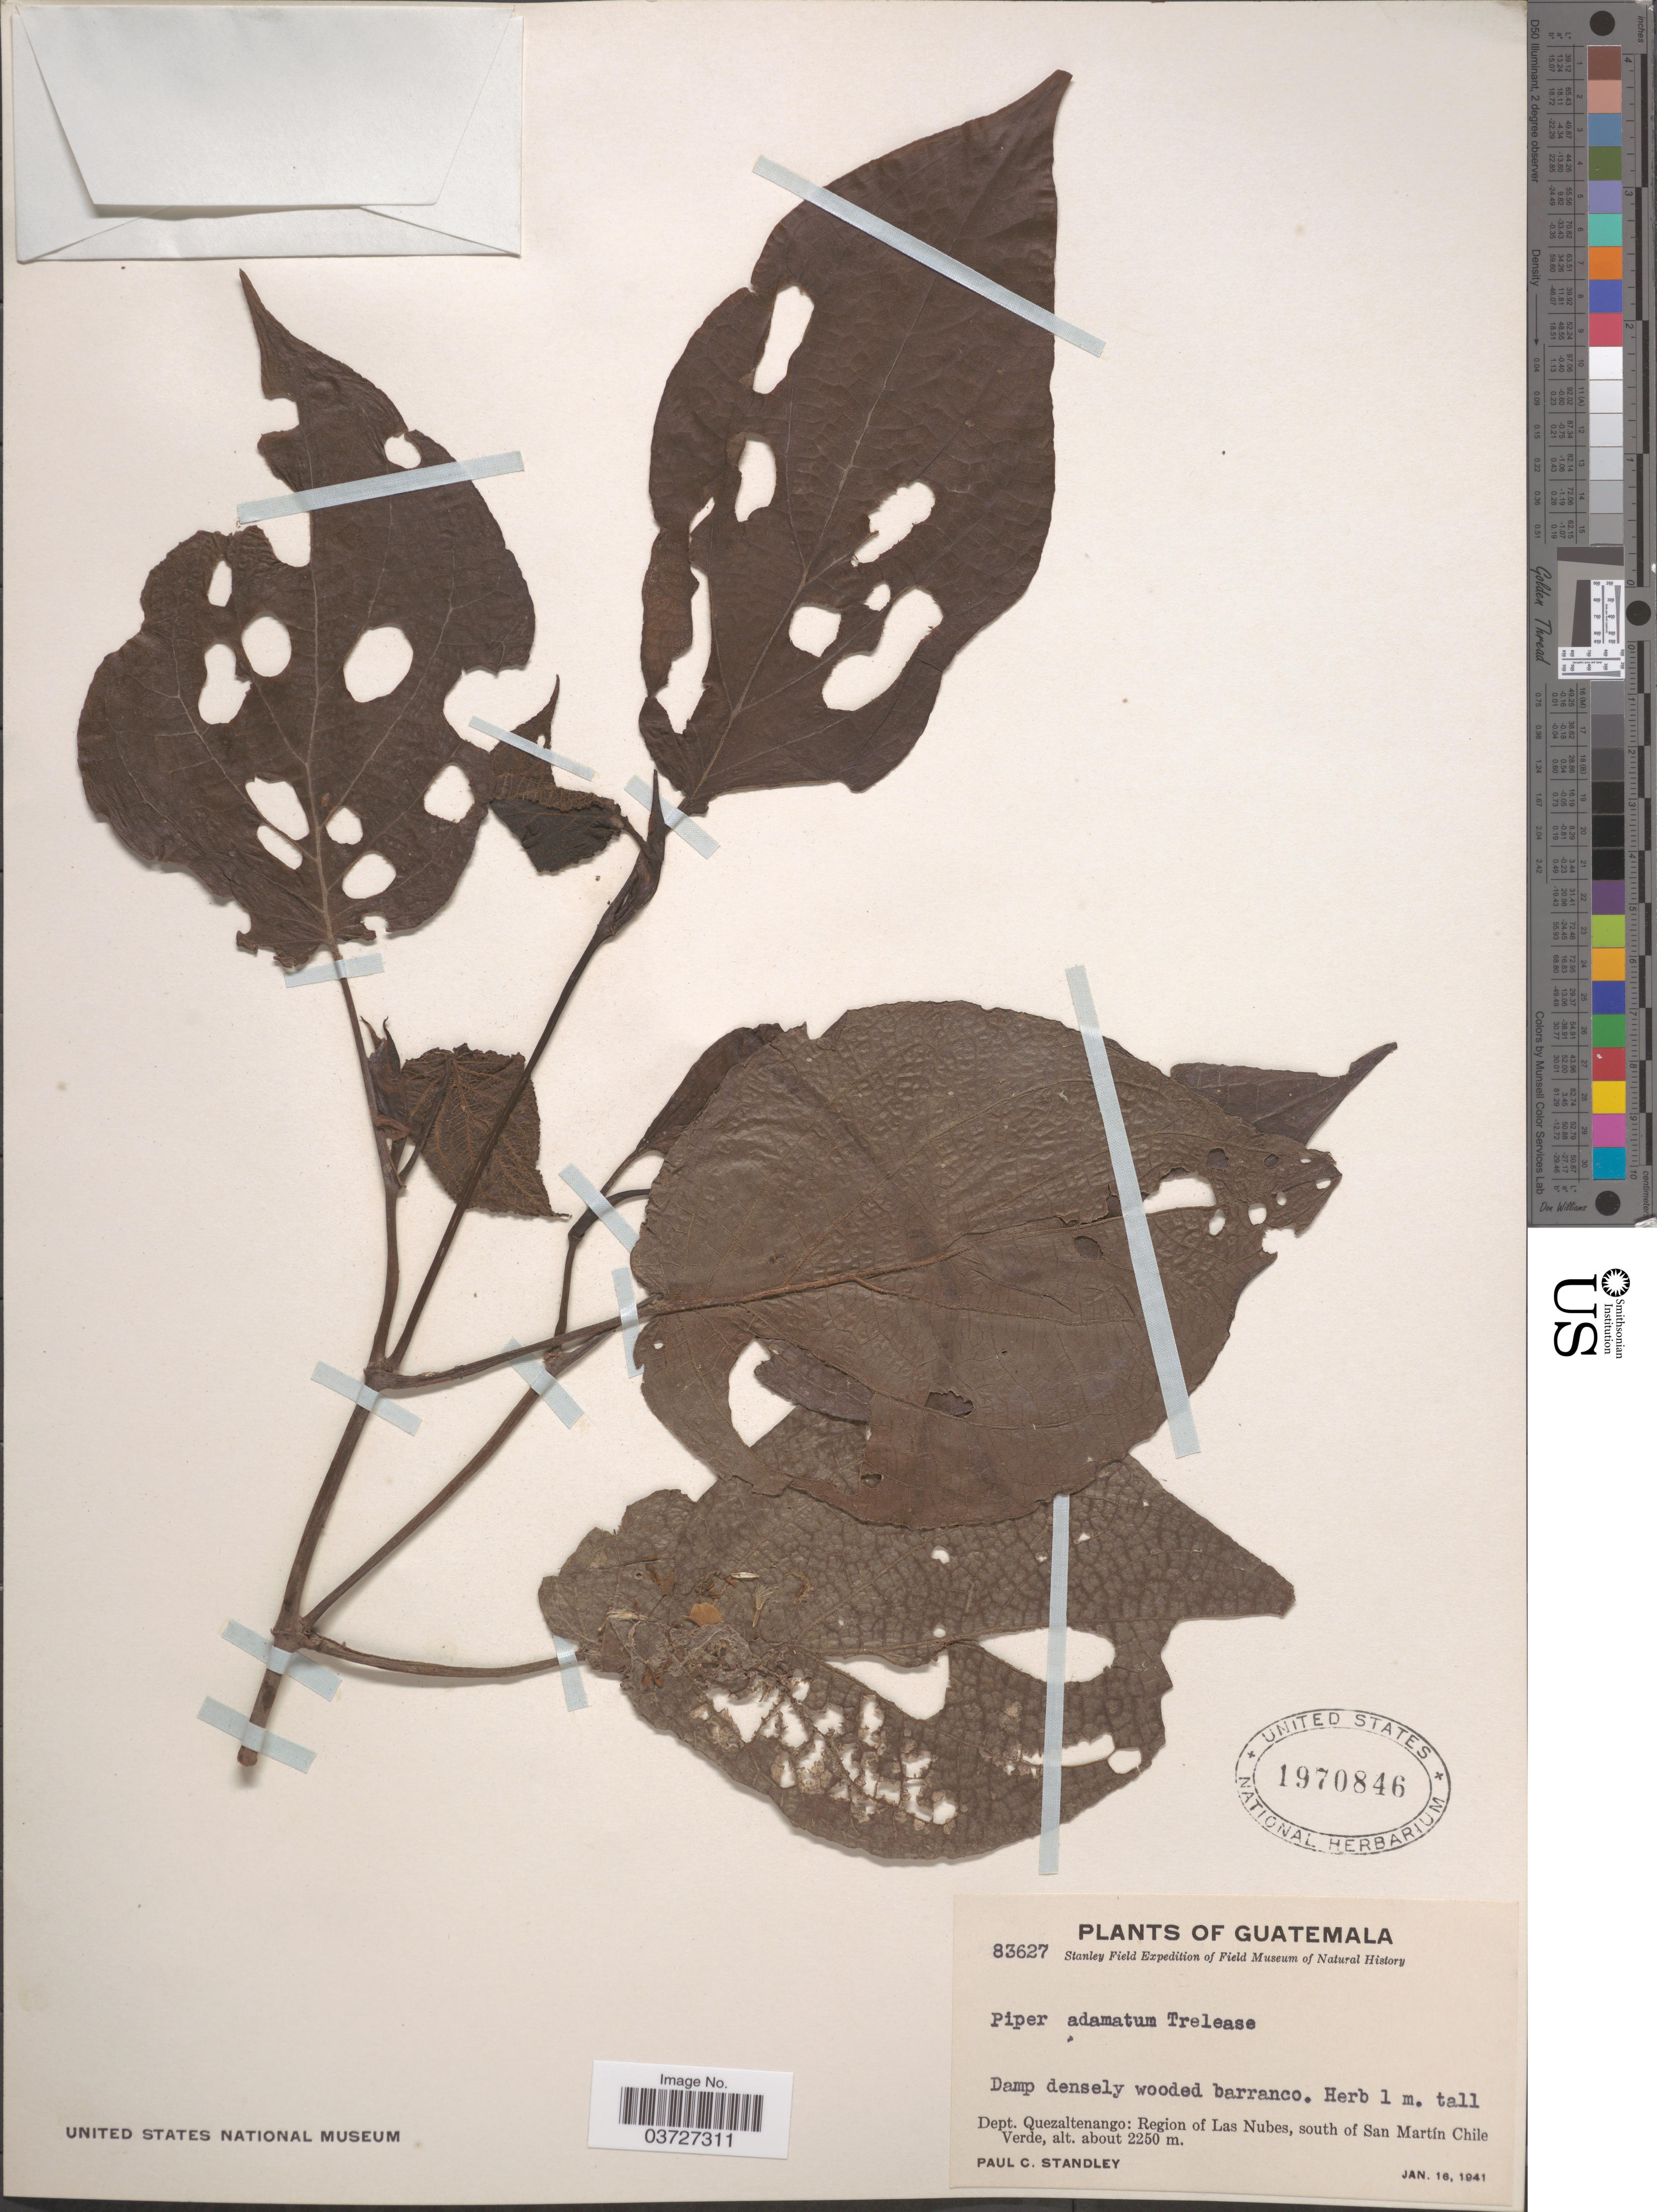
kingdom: Plantae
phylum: Tracheophyta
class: Magnoliopsida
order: Piperales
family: Piperaceae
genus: Piper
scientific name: Piper adamatum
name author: Trel. & Standl.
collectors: P. C. Standley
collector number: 83627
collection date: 1941-01-16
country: Guatemala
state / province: Quetzaltenango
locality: Dept. Quezaltenango; Region of Las Nubes, south of San Martín Chile Verde.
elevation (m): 2250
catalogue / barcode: US 1970846